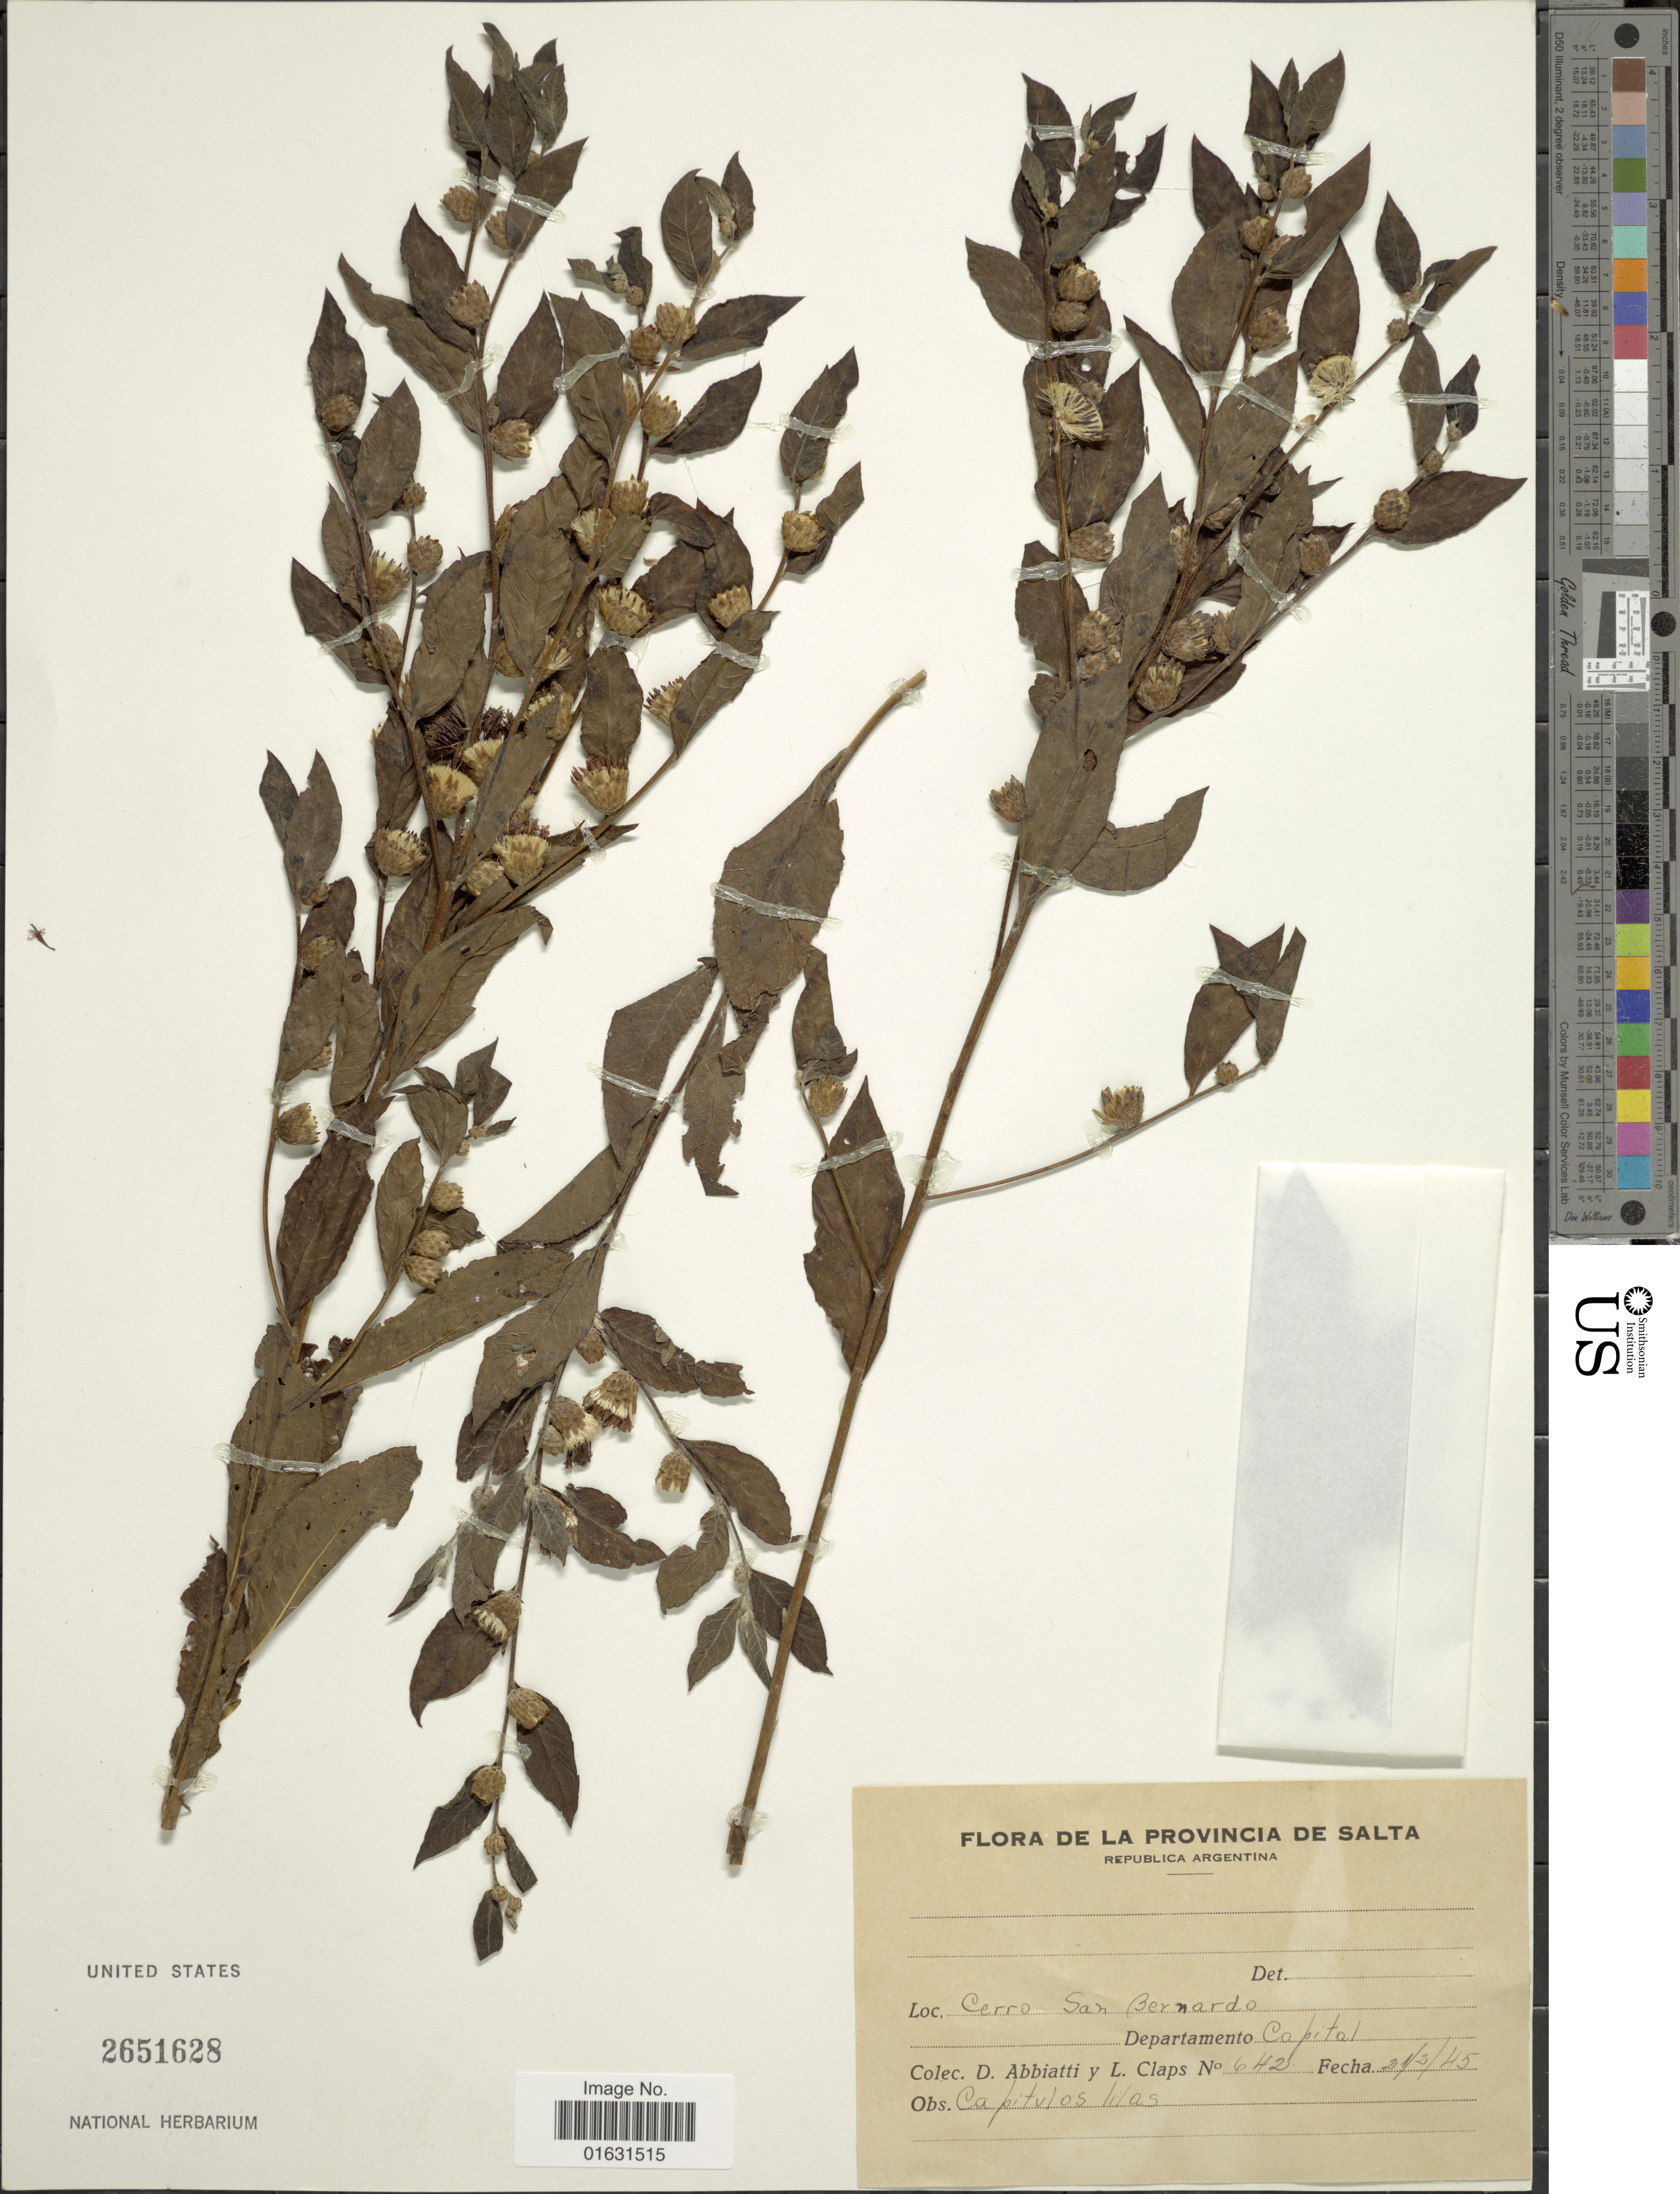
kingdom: Plantae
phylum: Tracheophyta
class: Magnoliopsida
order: Asterales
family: Asteraceae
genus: Lessingianthus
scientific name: Lessingianthus saltensis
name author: (Hieron.) H. Rob.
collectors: D. Abbiatti & L. Claps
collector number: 642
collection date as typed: Transcribed d/m/y: 21/2/45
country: Argentina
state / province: Salta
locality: Cerro San Bernardo, Departamento Capital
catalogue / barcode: US 2651628